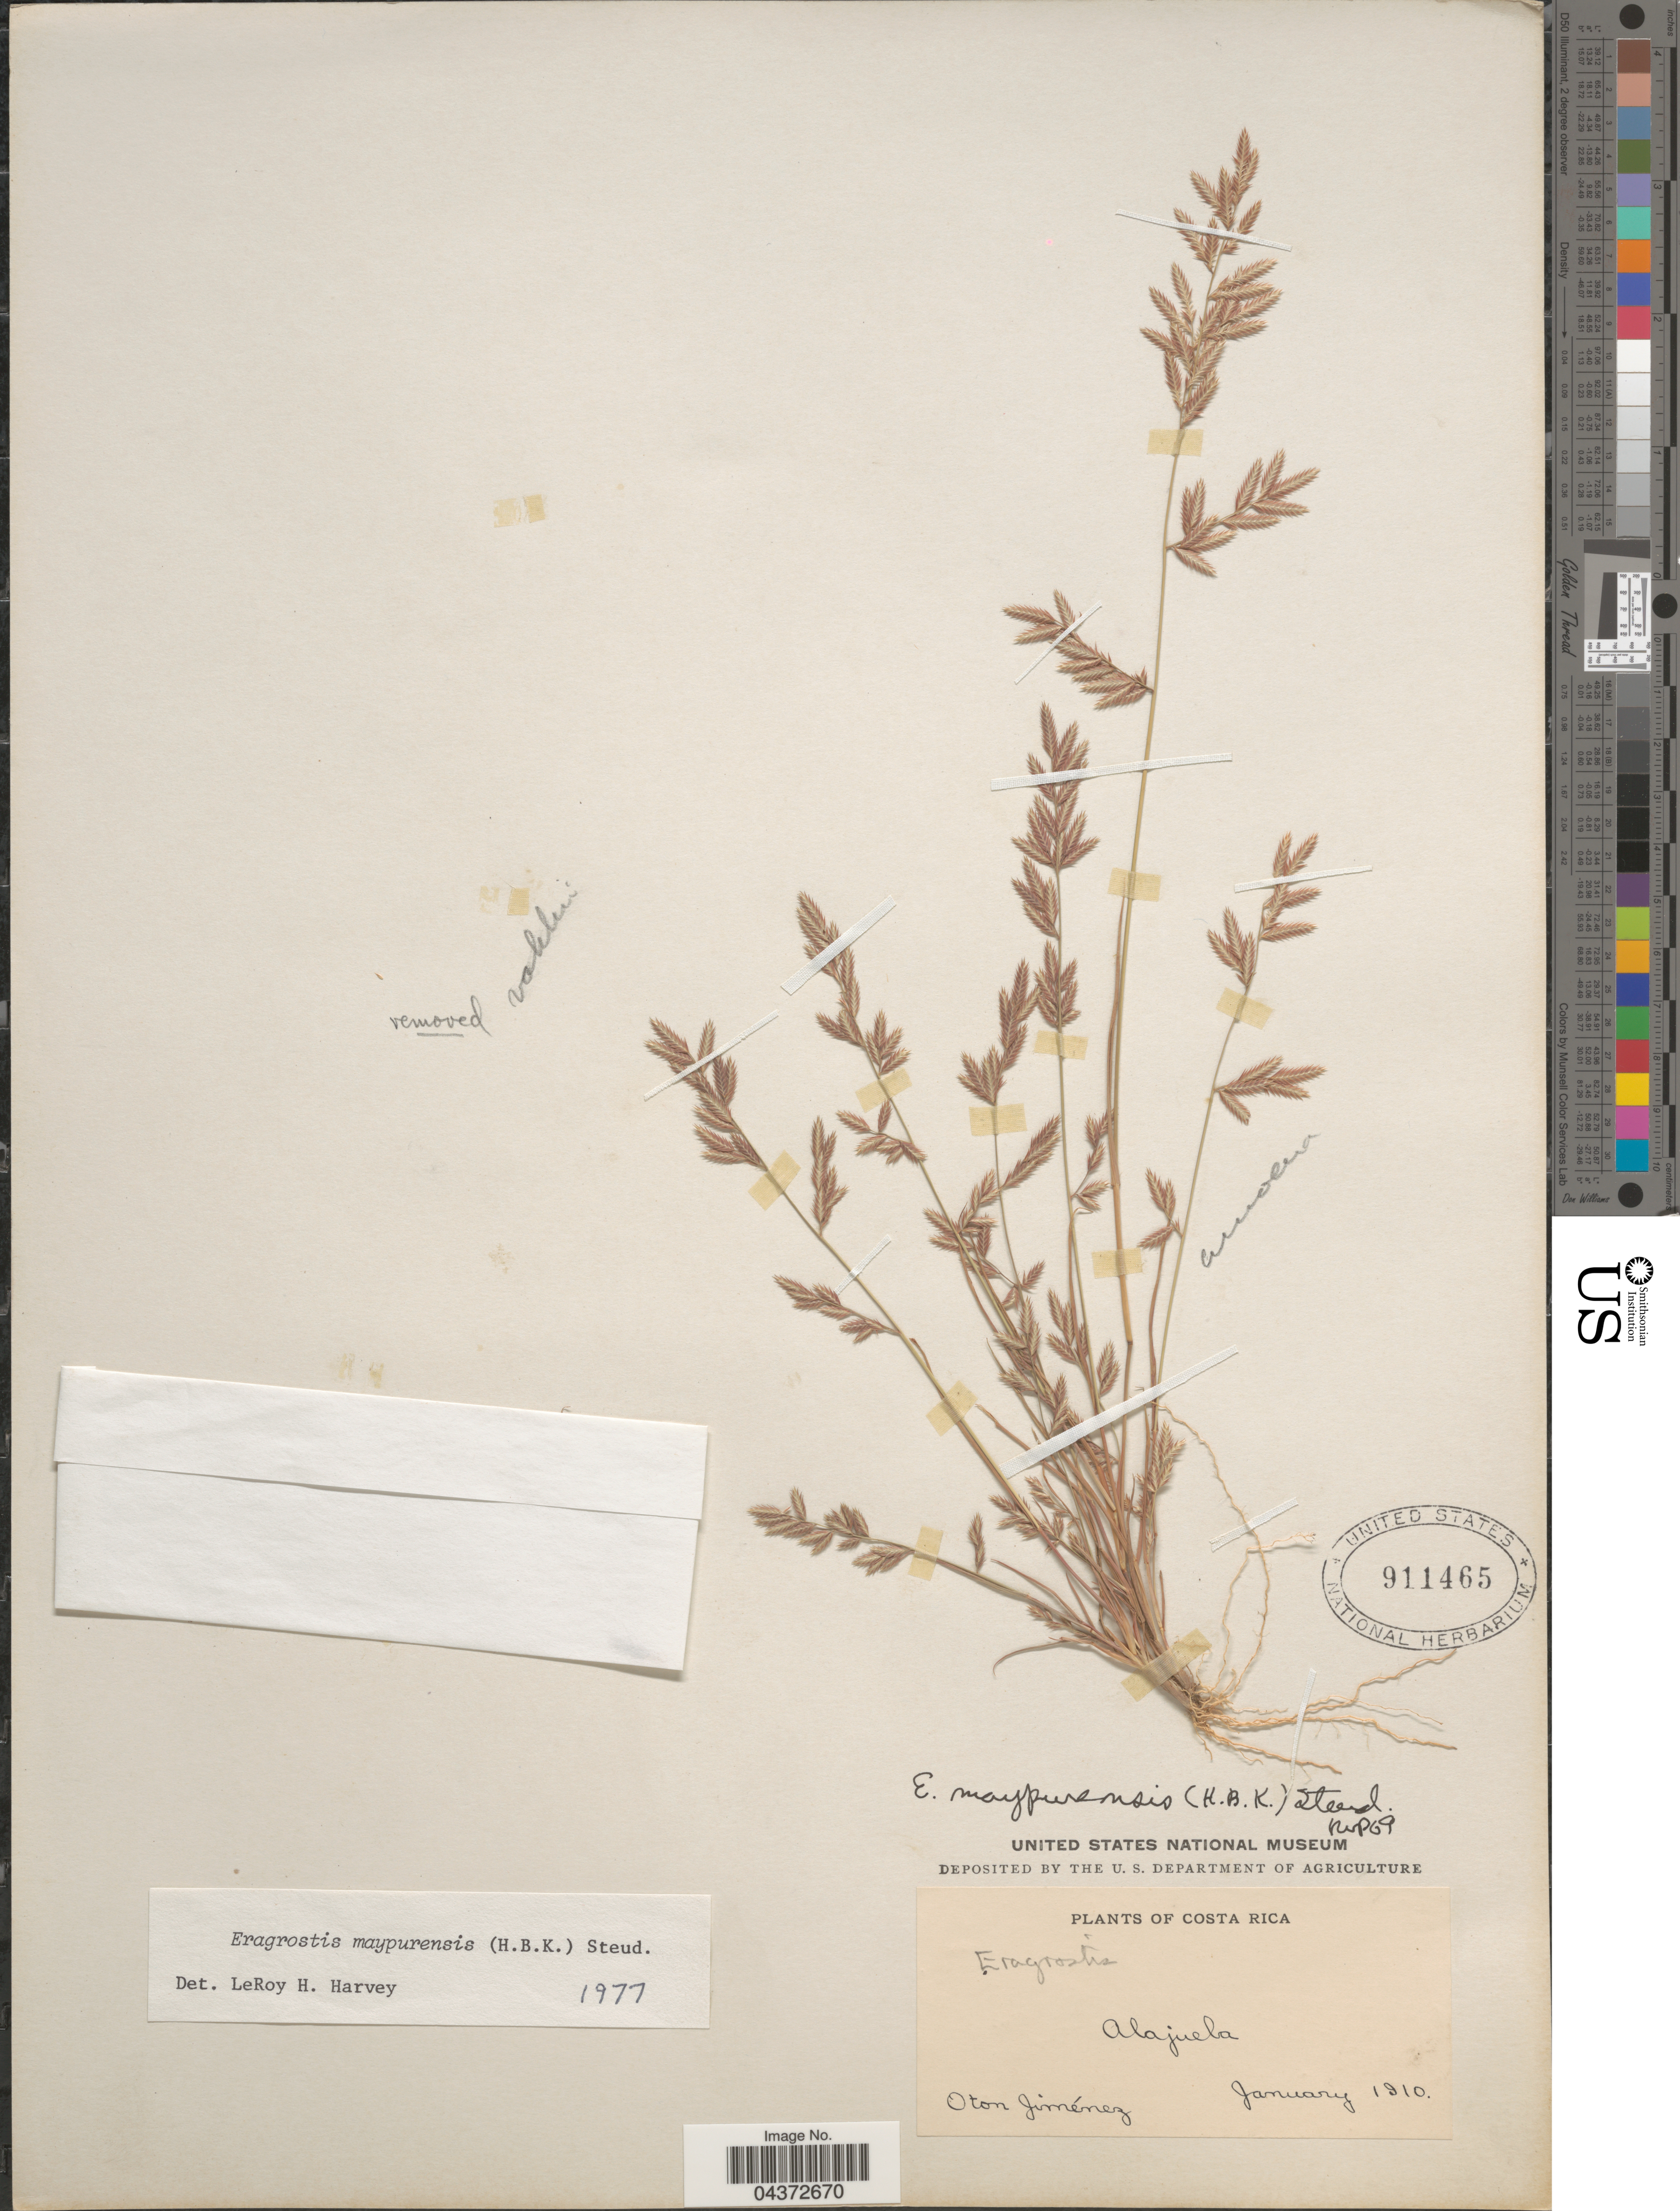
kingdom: Plantae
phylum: Tracheophyta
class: Liliopsida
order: Poales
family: Poaceae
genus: Eragrostis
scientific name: Eragrostis maypurensis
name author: (Kunth) Steud.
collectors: O. Jimenez L.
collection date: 1910-01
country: Costa Rica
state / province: Alajuela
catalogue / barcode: US 911465